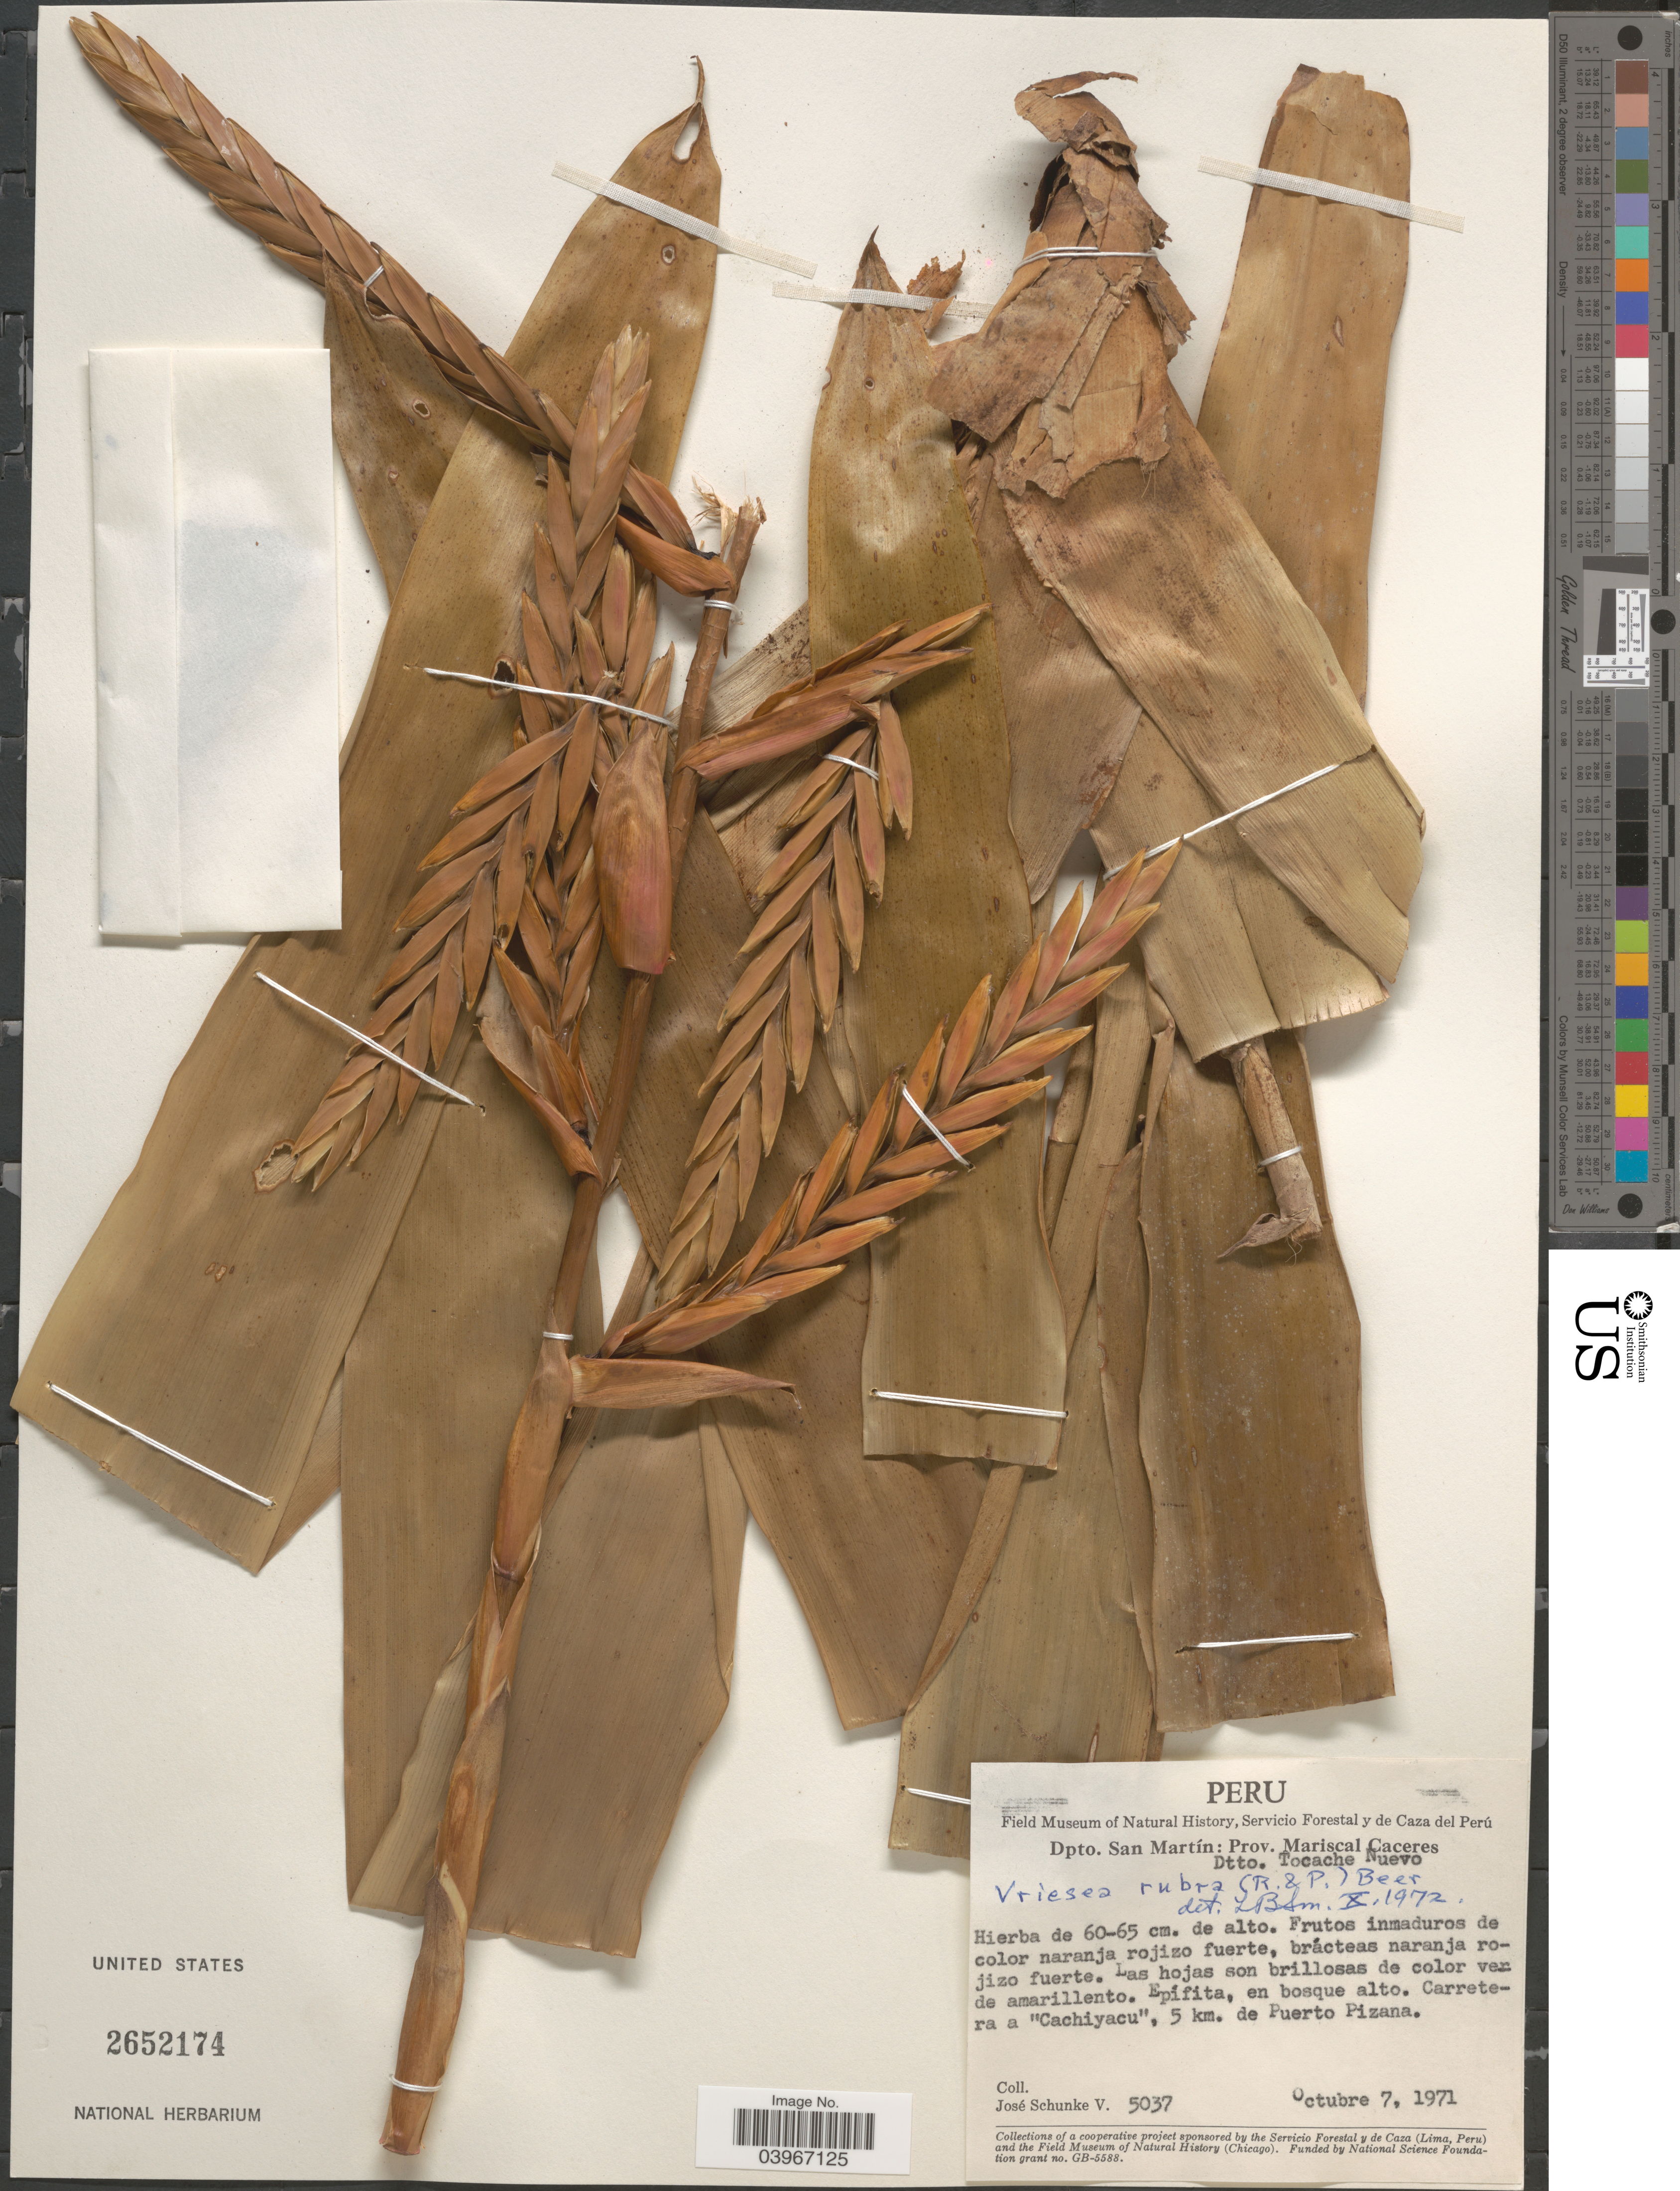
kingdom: Plantae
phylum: Tracheophyta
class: Liliopsida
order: Poales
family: Bromeliaceae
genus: Vriesea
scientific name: Vriesea rubra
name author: (Ruiz & Pav.) Beer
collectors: J. Schunke Vigo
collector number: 5037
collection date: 1971-10-07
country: Peru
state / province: San Martín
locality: Dpto. San Martín: Prov. Mariscal Caceres. Dtto. Tocache Nuevo. Carretera a "Cachiyacu", 5 km. de Puerto Pizana.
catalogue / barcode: US 2652174